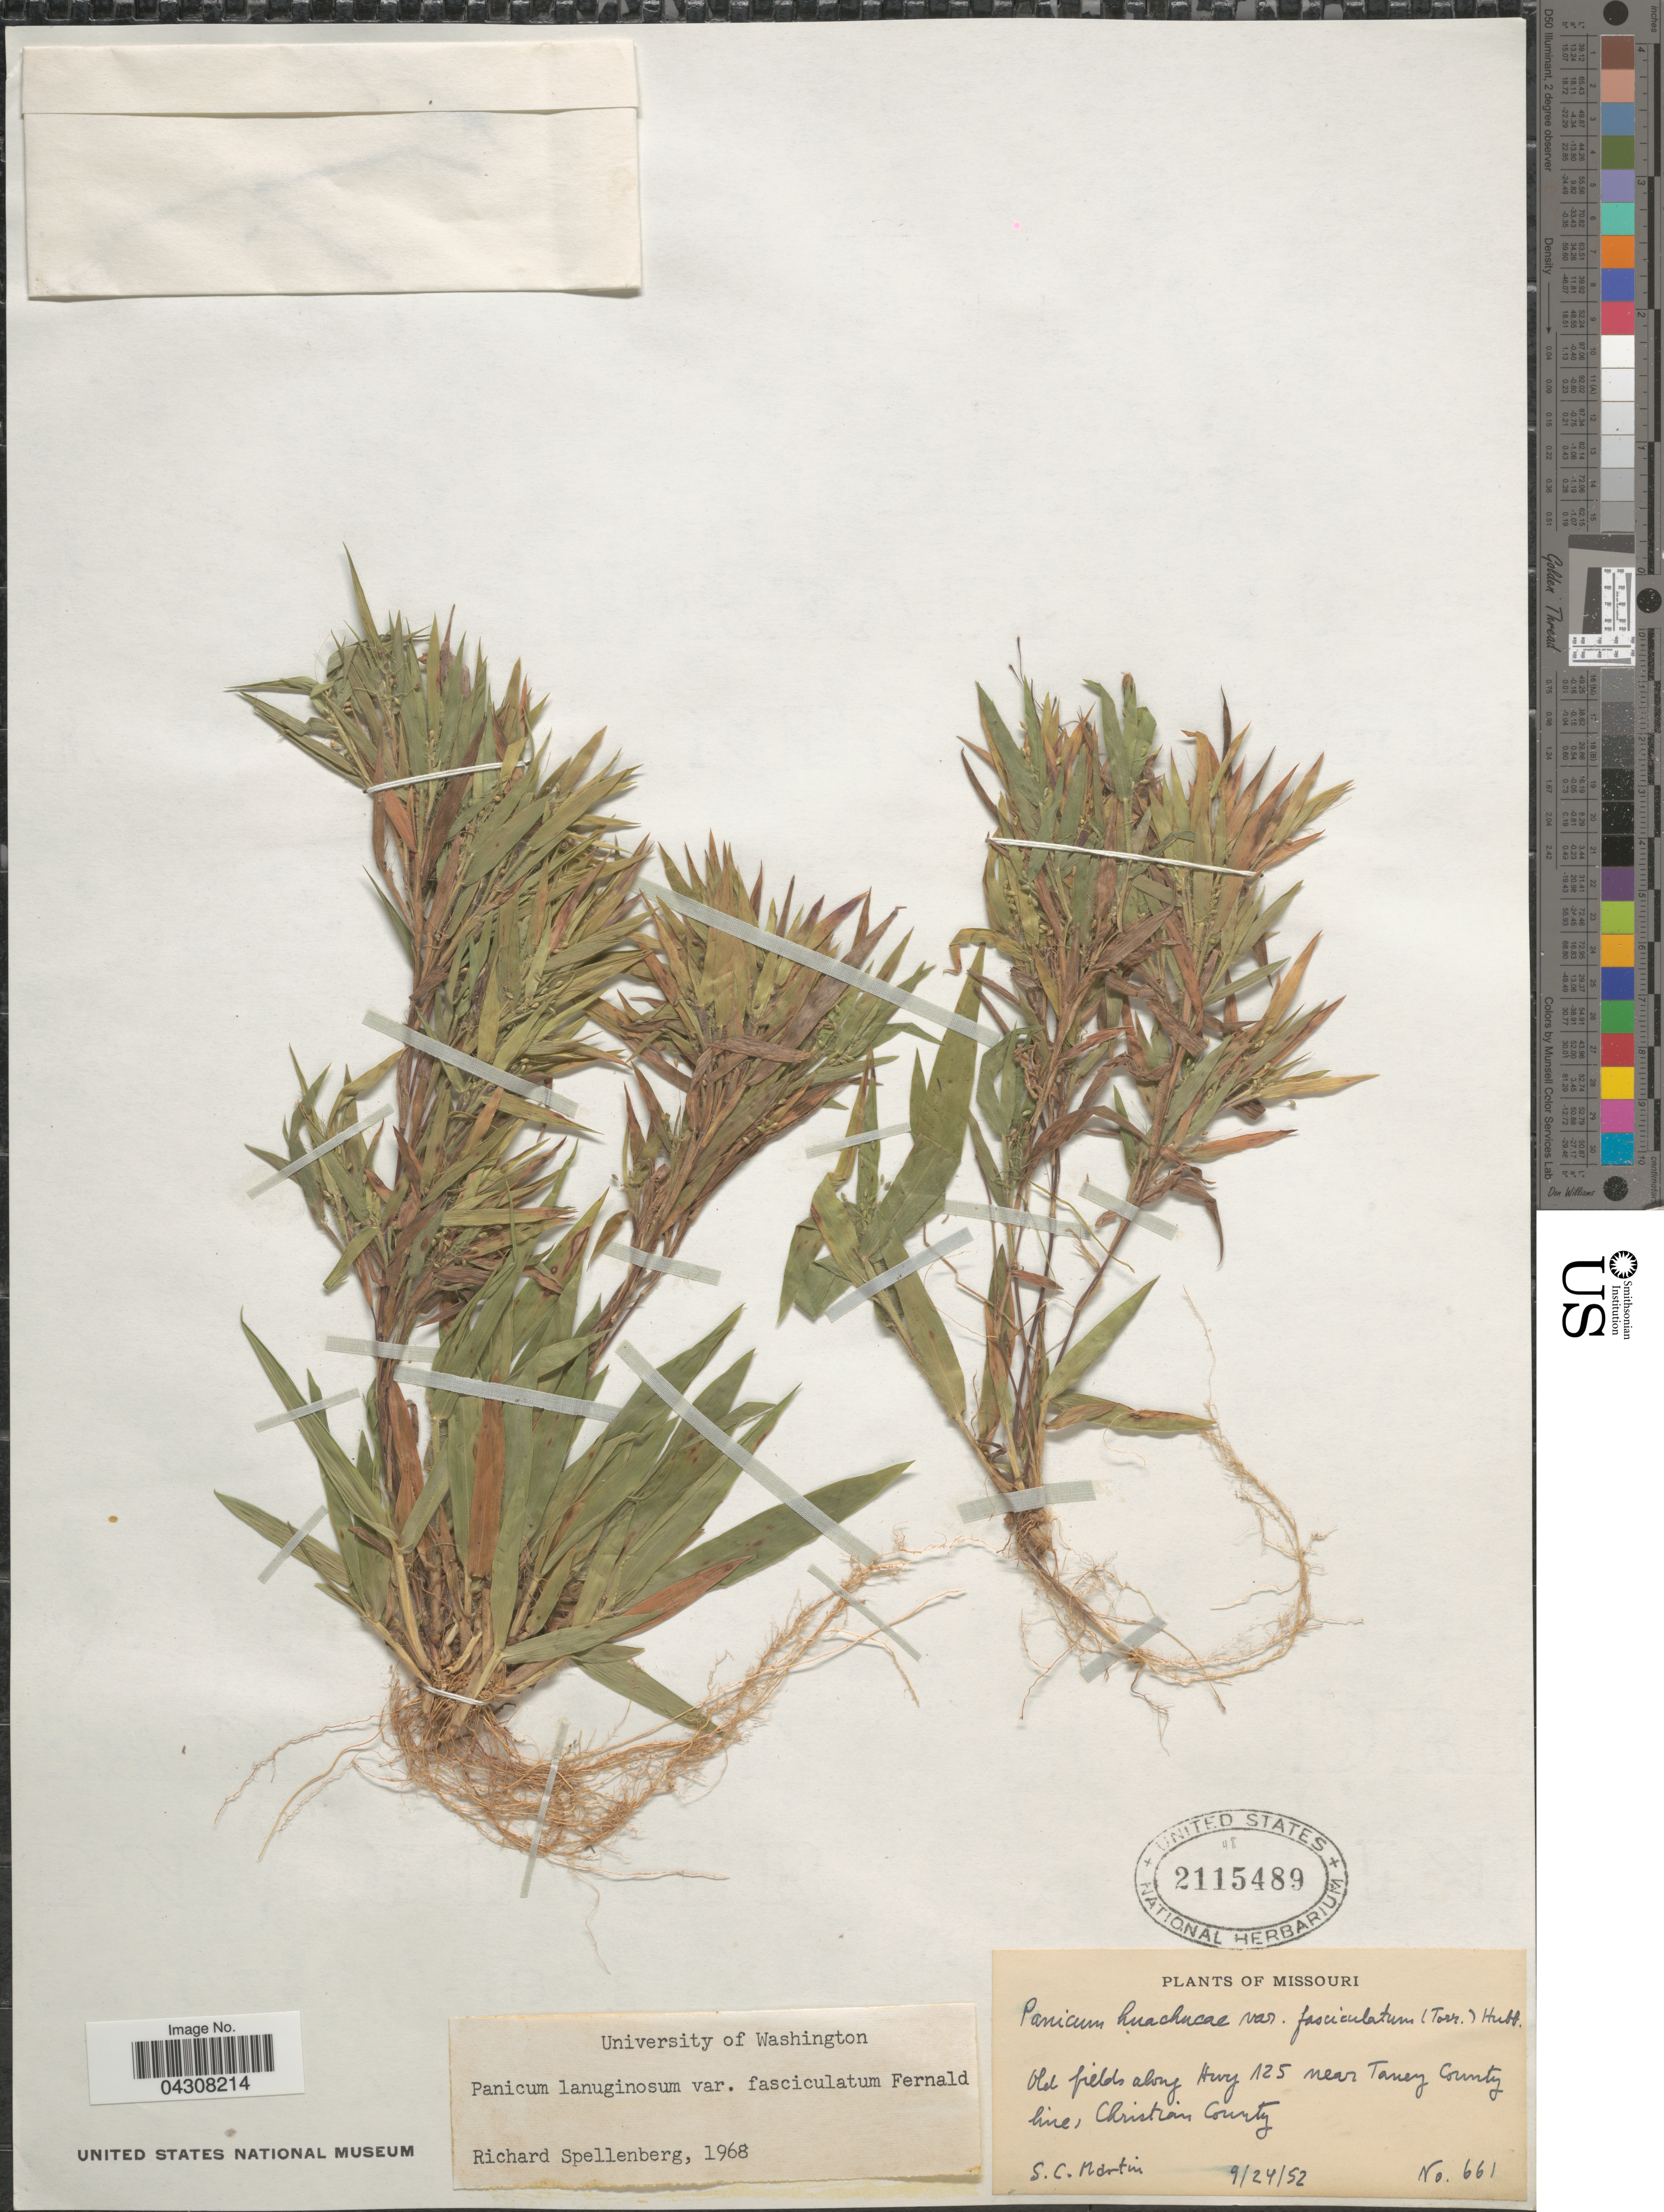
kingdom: Plantae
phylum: Tracheophyta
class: Liliopsida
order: Poales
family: Poaceae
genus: Dichanthelium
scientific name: Dichanthelium acuminatum var. acuminatum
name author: (Sw.) Gould & C.A. Clark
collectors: S. C. Martin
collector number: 661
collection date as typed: Transcribed d/m/y: 24/9/52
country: United States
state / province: Missouri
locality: Old fields along Hwy 125 near Taney County line, Christian County.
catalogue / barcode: US 2115489